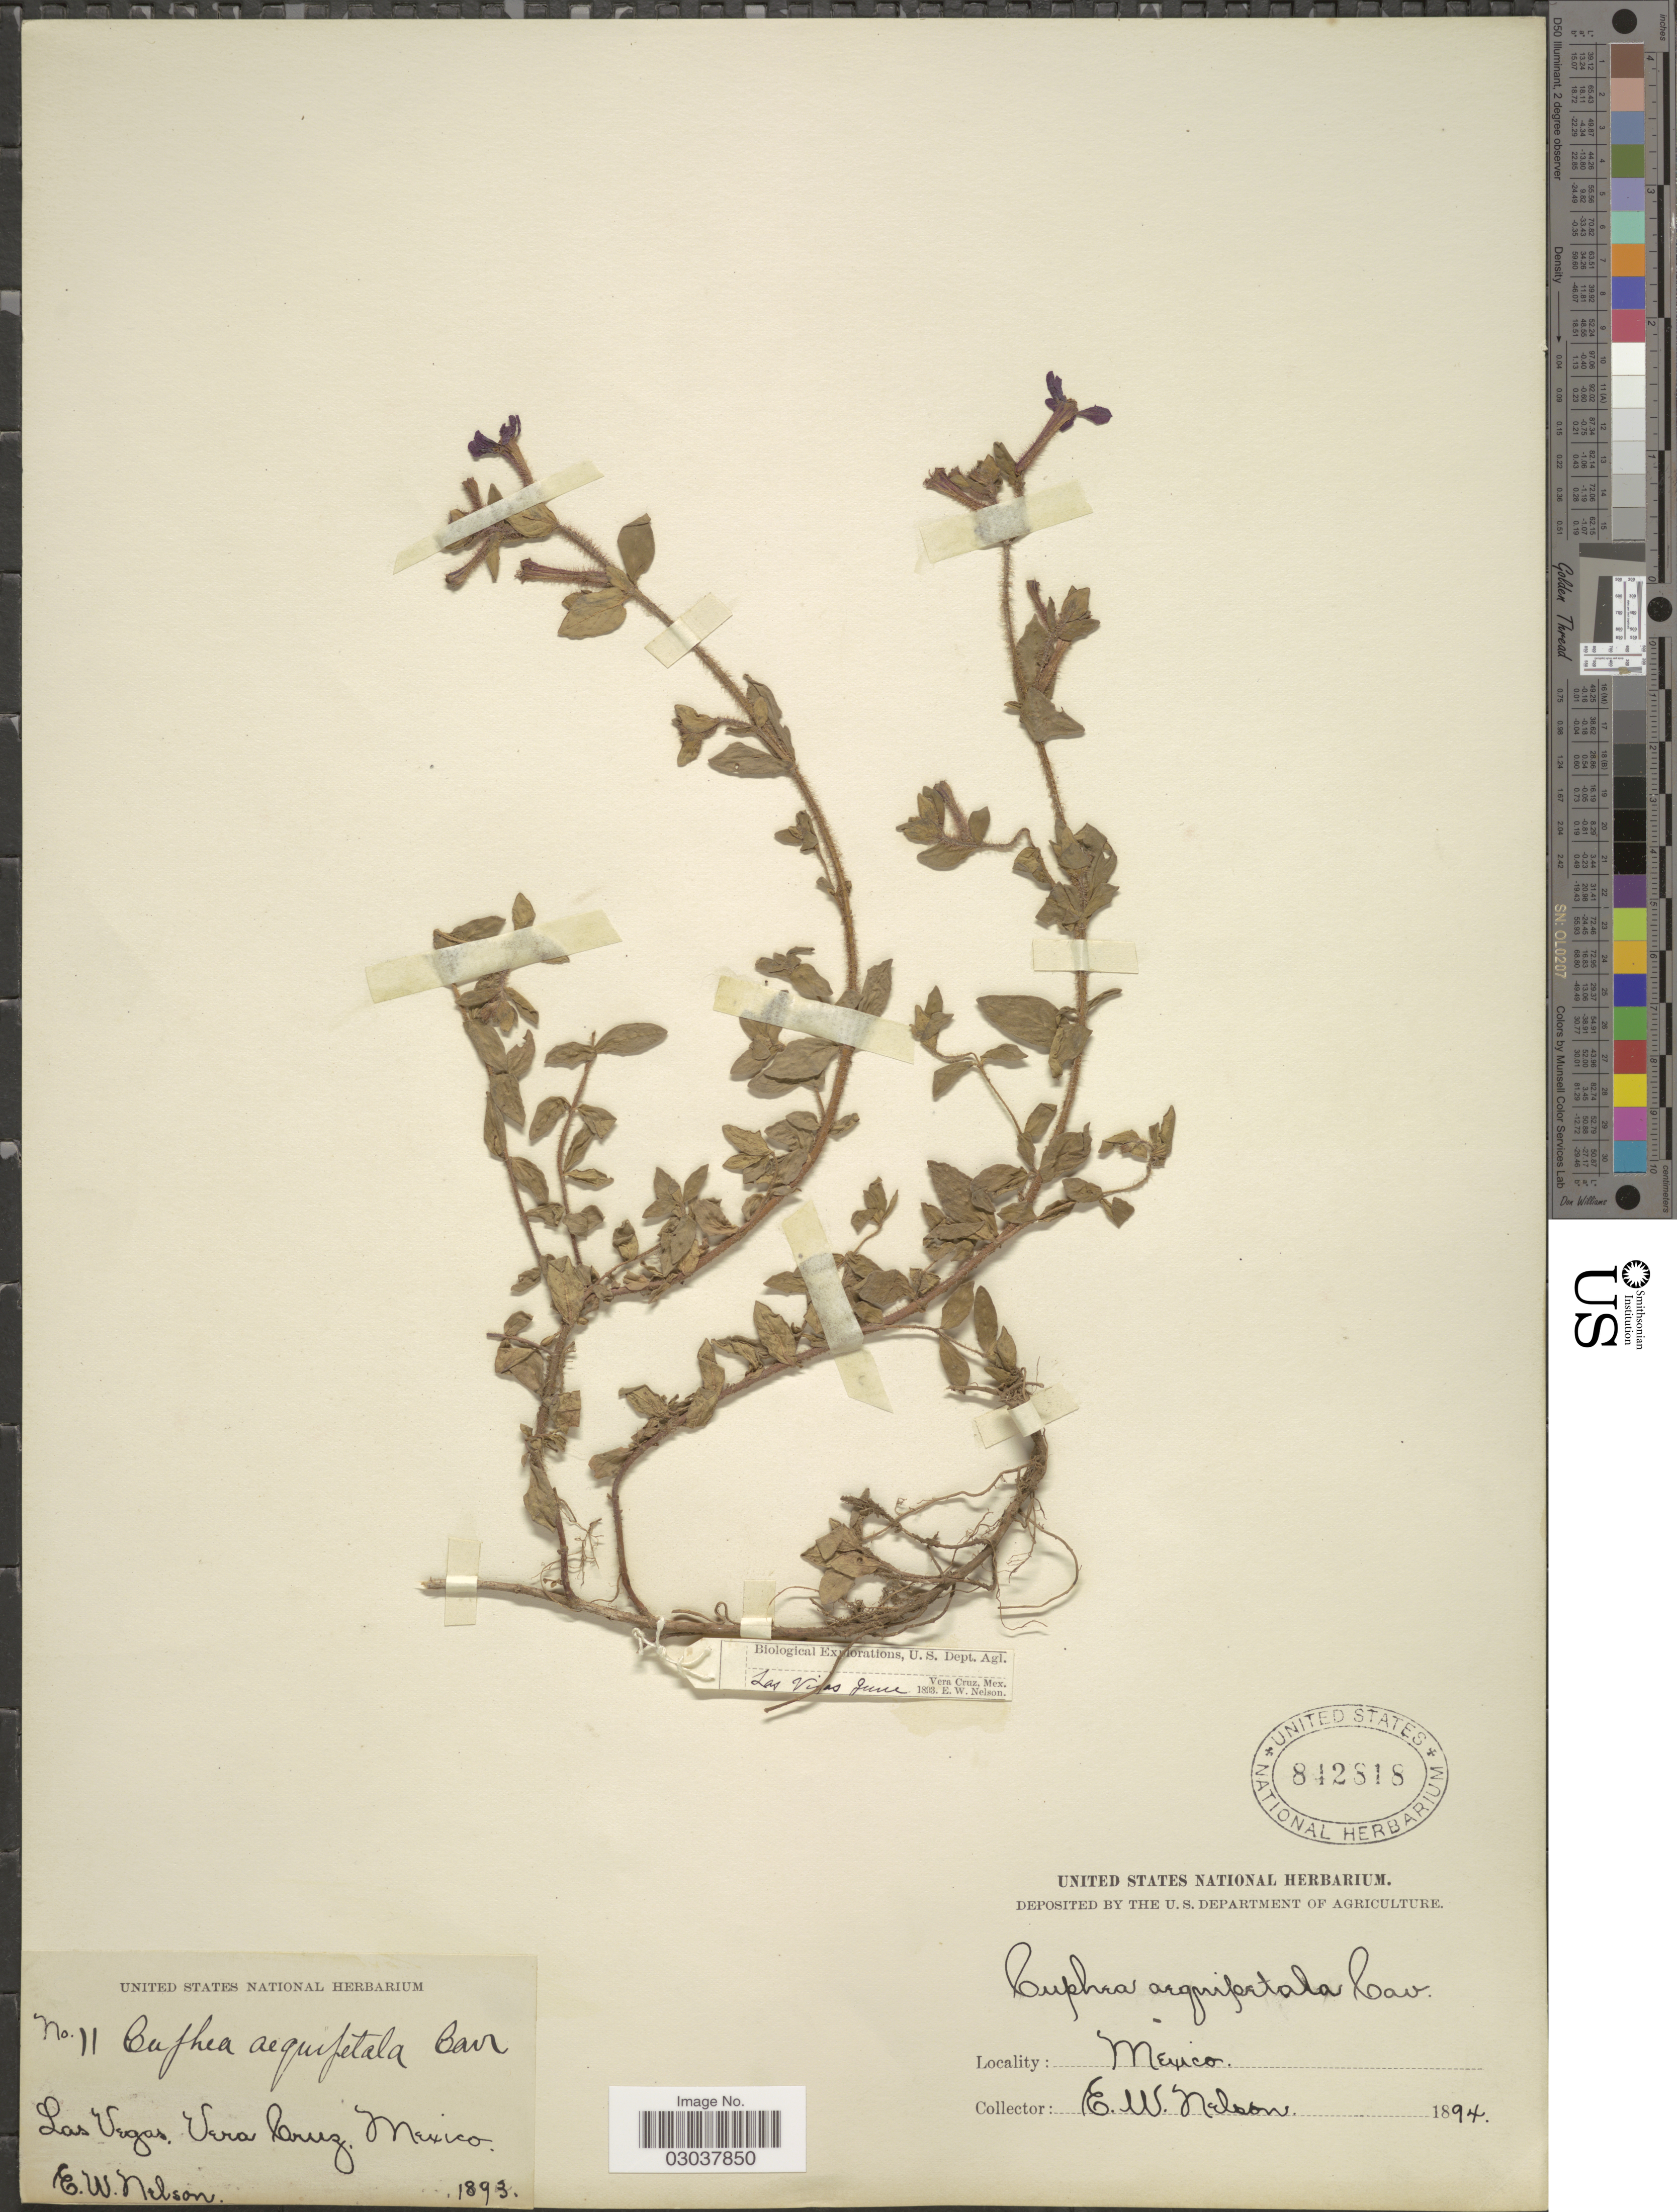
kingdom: Plantae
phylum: Tracheophyta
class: Magnoliopsida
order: Myrtales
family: Lythraceae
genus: Cuphea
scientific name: Cuphea aequipetala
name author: Cav.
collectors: E. W. Nelson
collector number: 11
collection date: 1893/1894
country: Mexico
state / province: Veracruz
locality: Las Vegas, Vera Cruz.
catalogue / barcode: US 842818